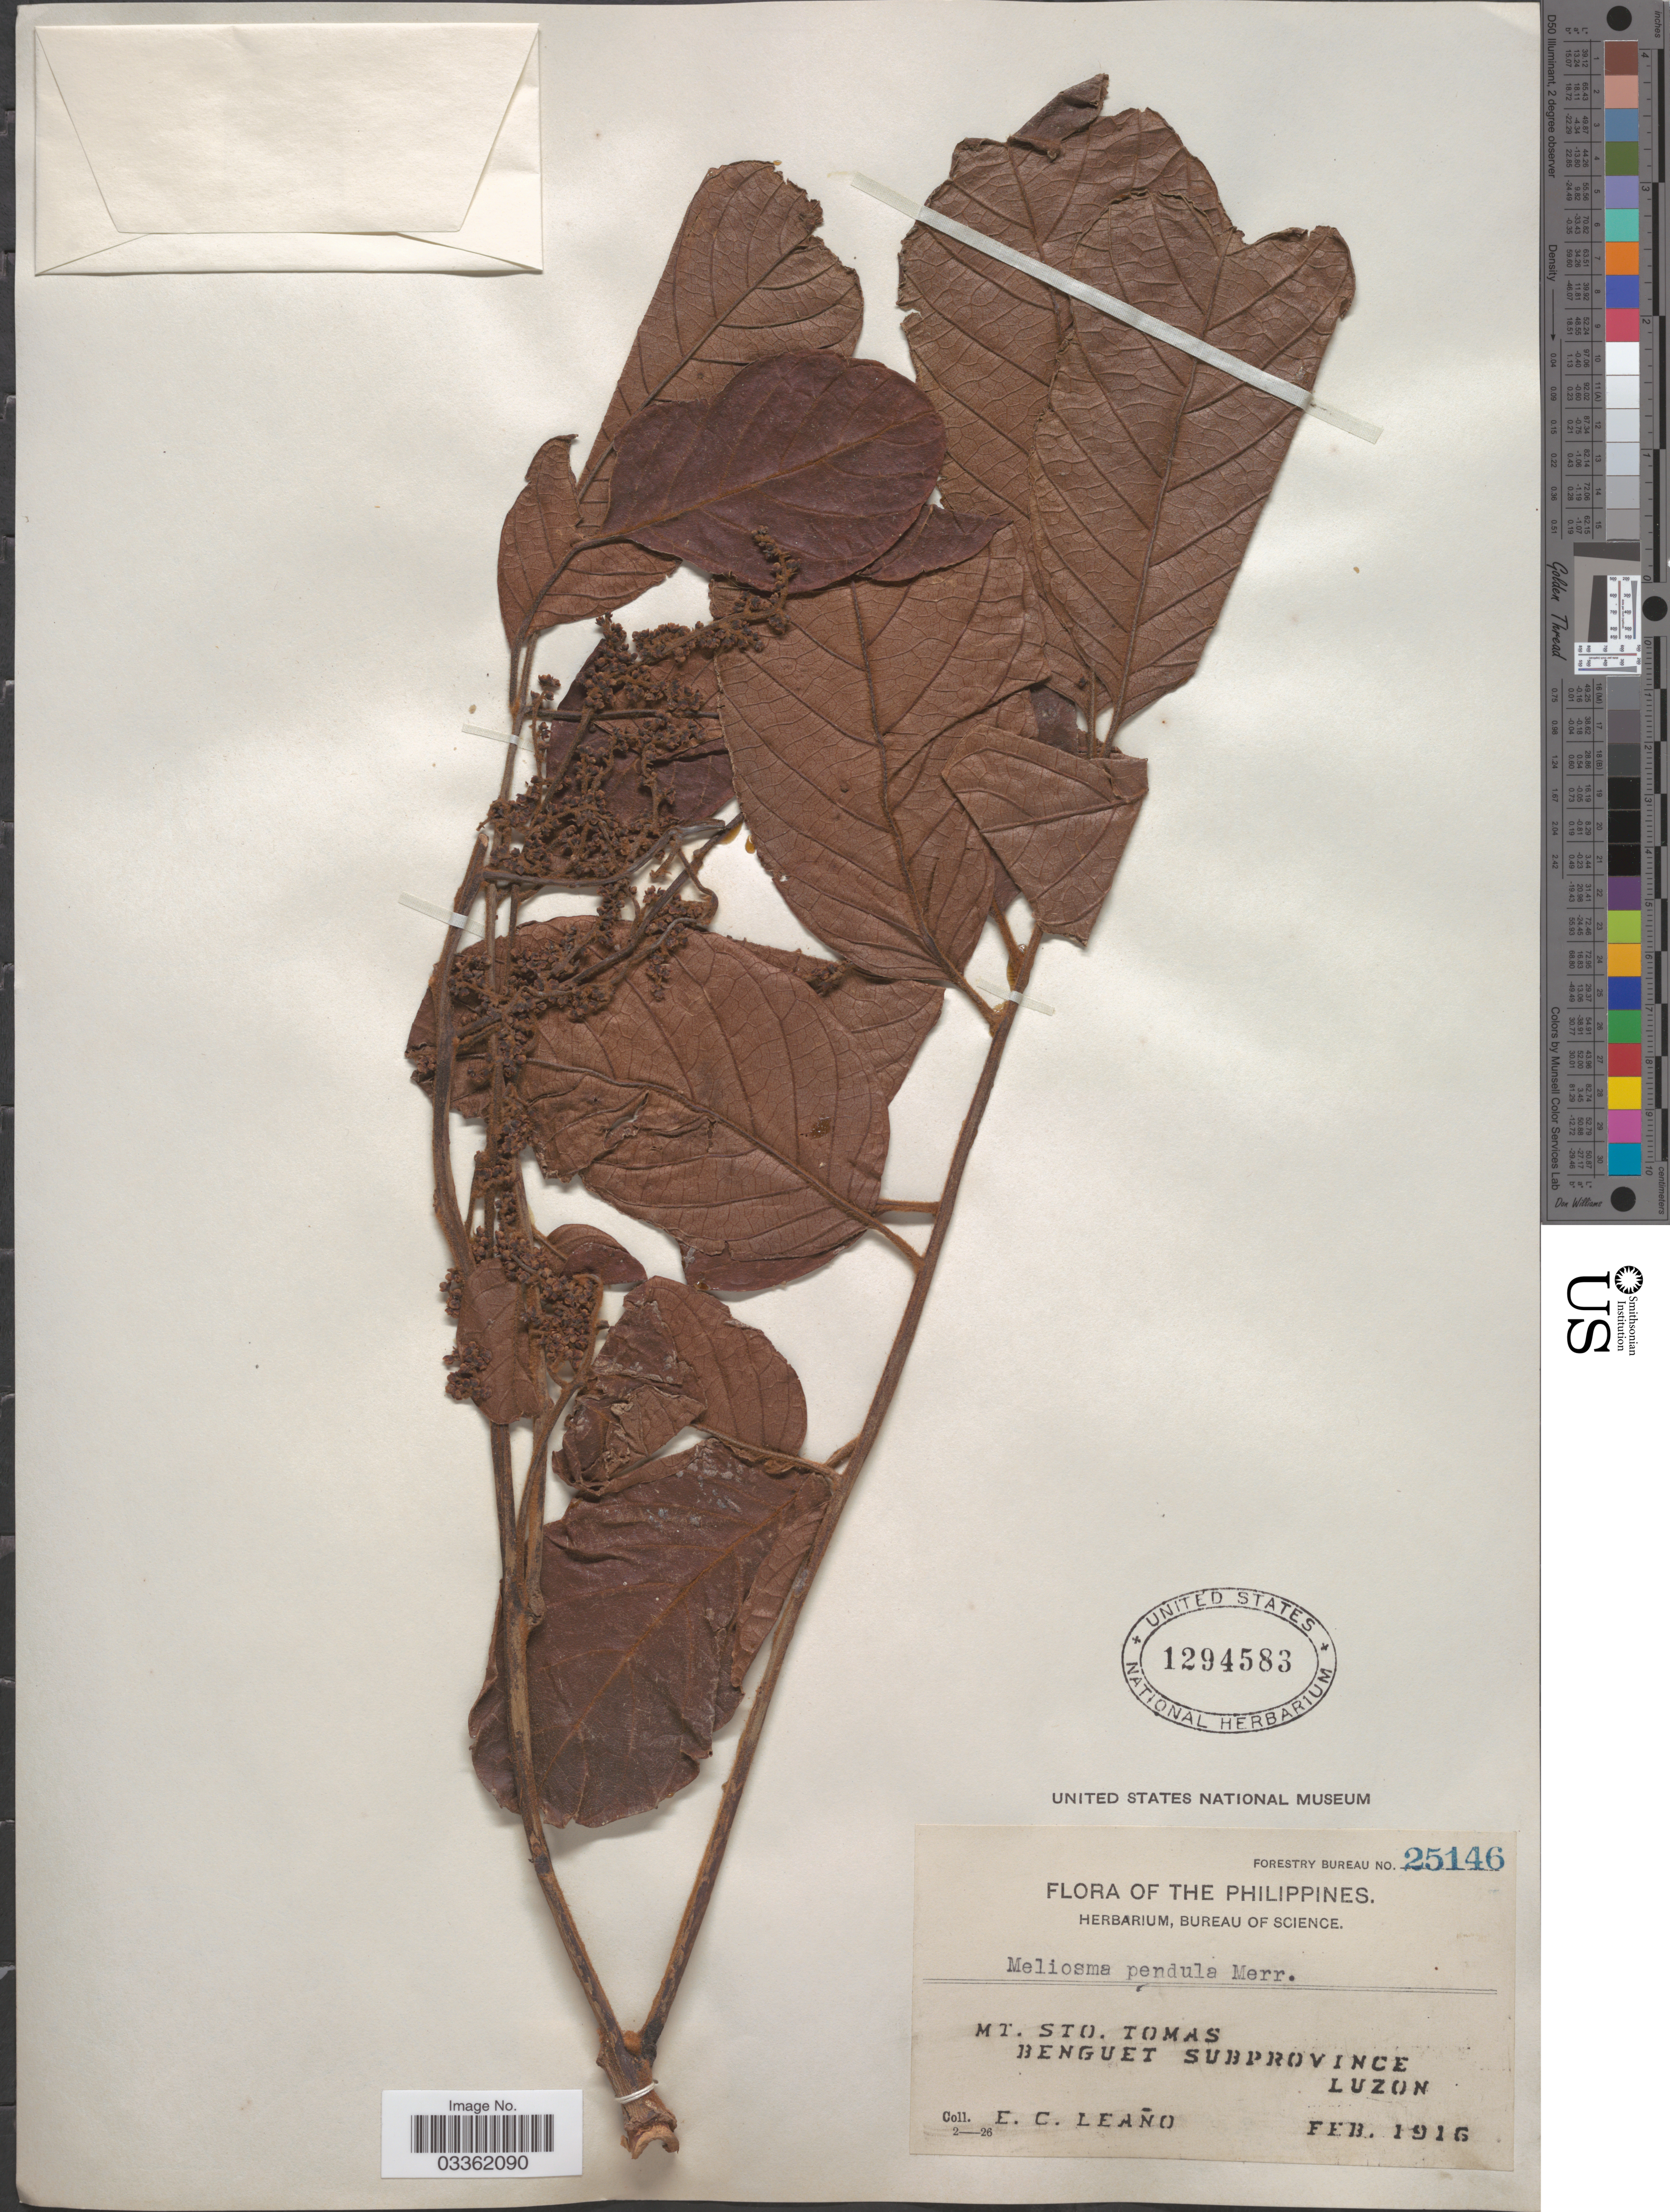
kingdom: Plantae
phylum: Tracheophyta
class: Magnoliopsida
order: Proteales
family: Sabiaceae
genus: Meliosma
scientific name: Meliosma pendula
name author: Merr.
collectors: E. Leano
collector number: Forestry Bureau 25146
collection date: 1916-02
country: Philippines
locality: Mt. Sto. Tomas. Benguet Subprovince. Luzon.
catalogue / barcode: US 1294583